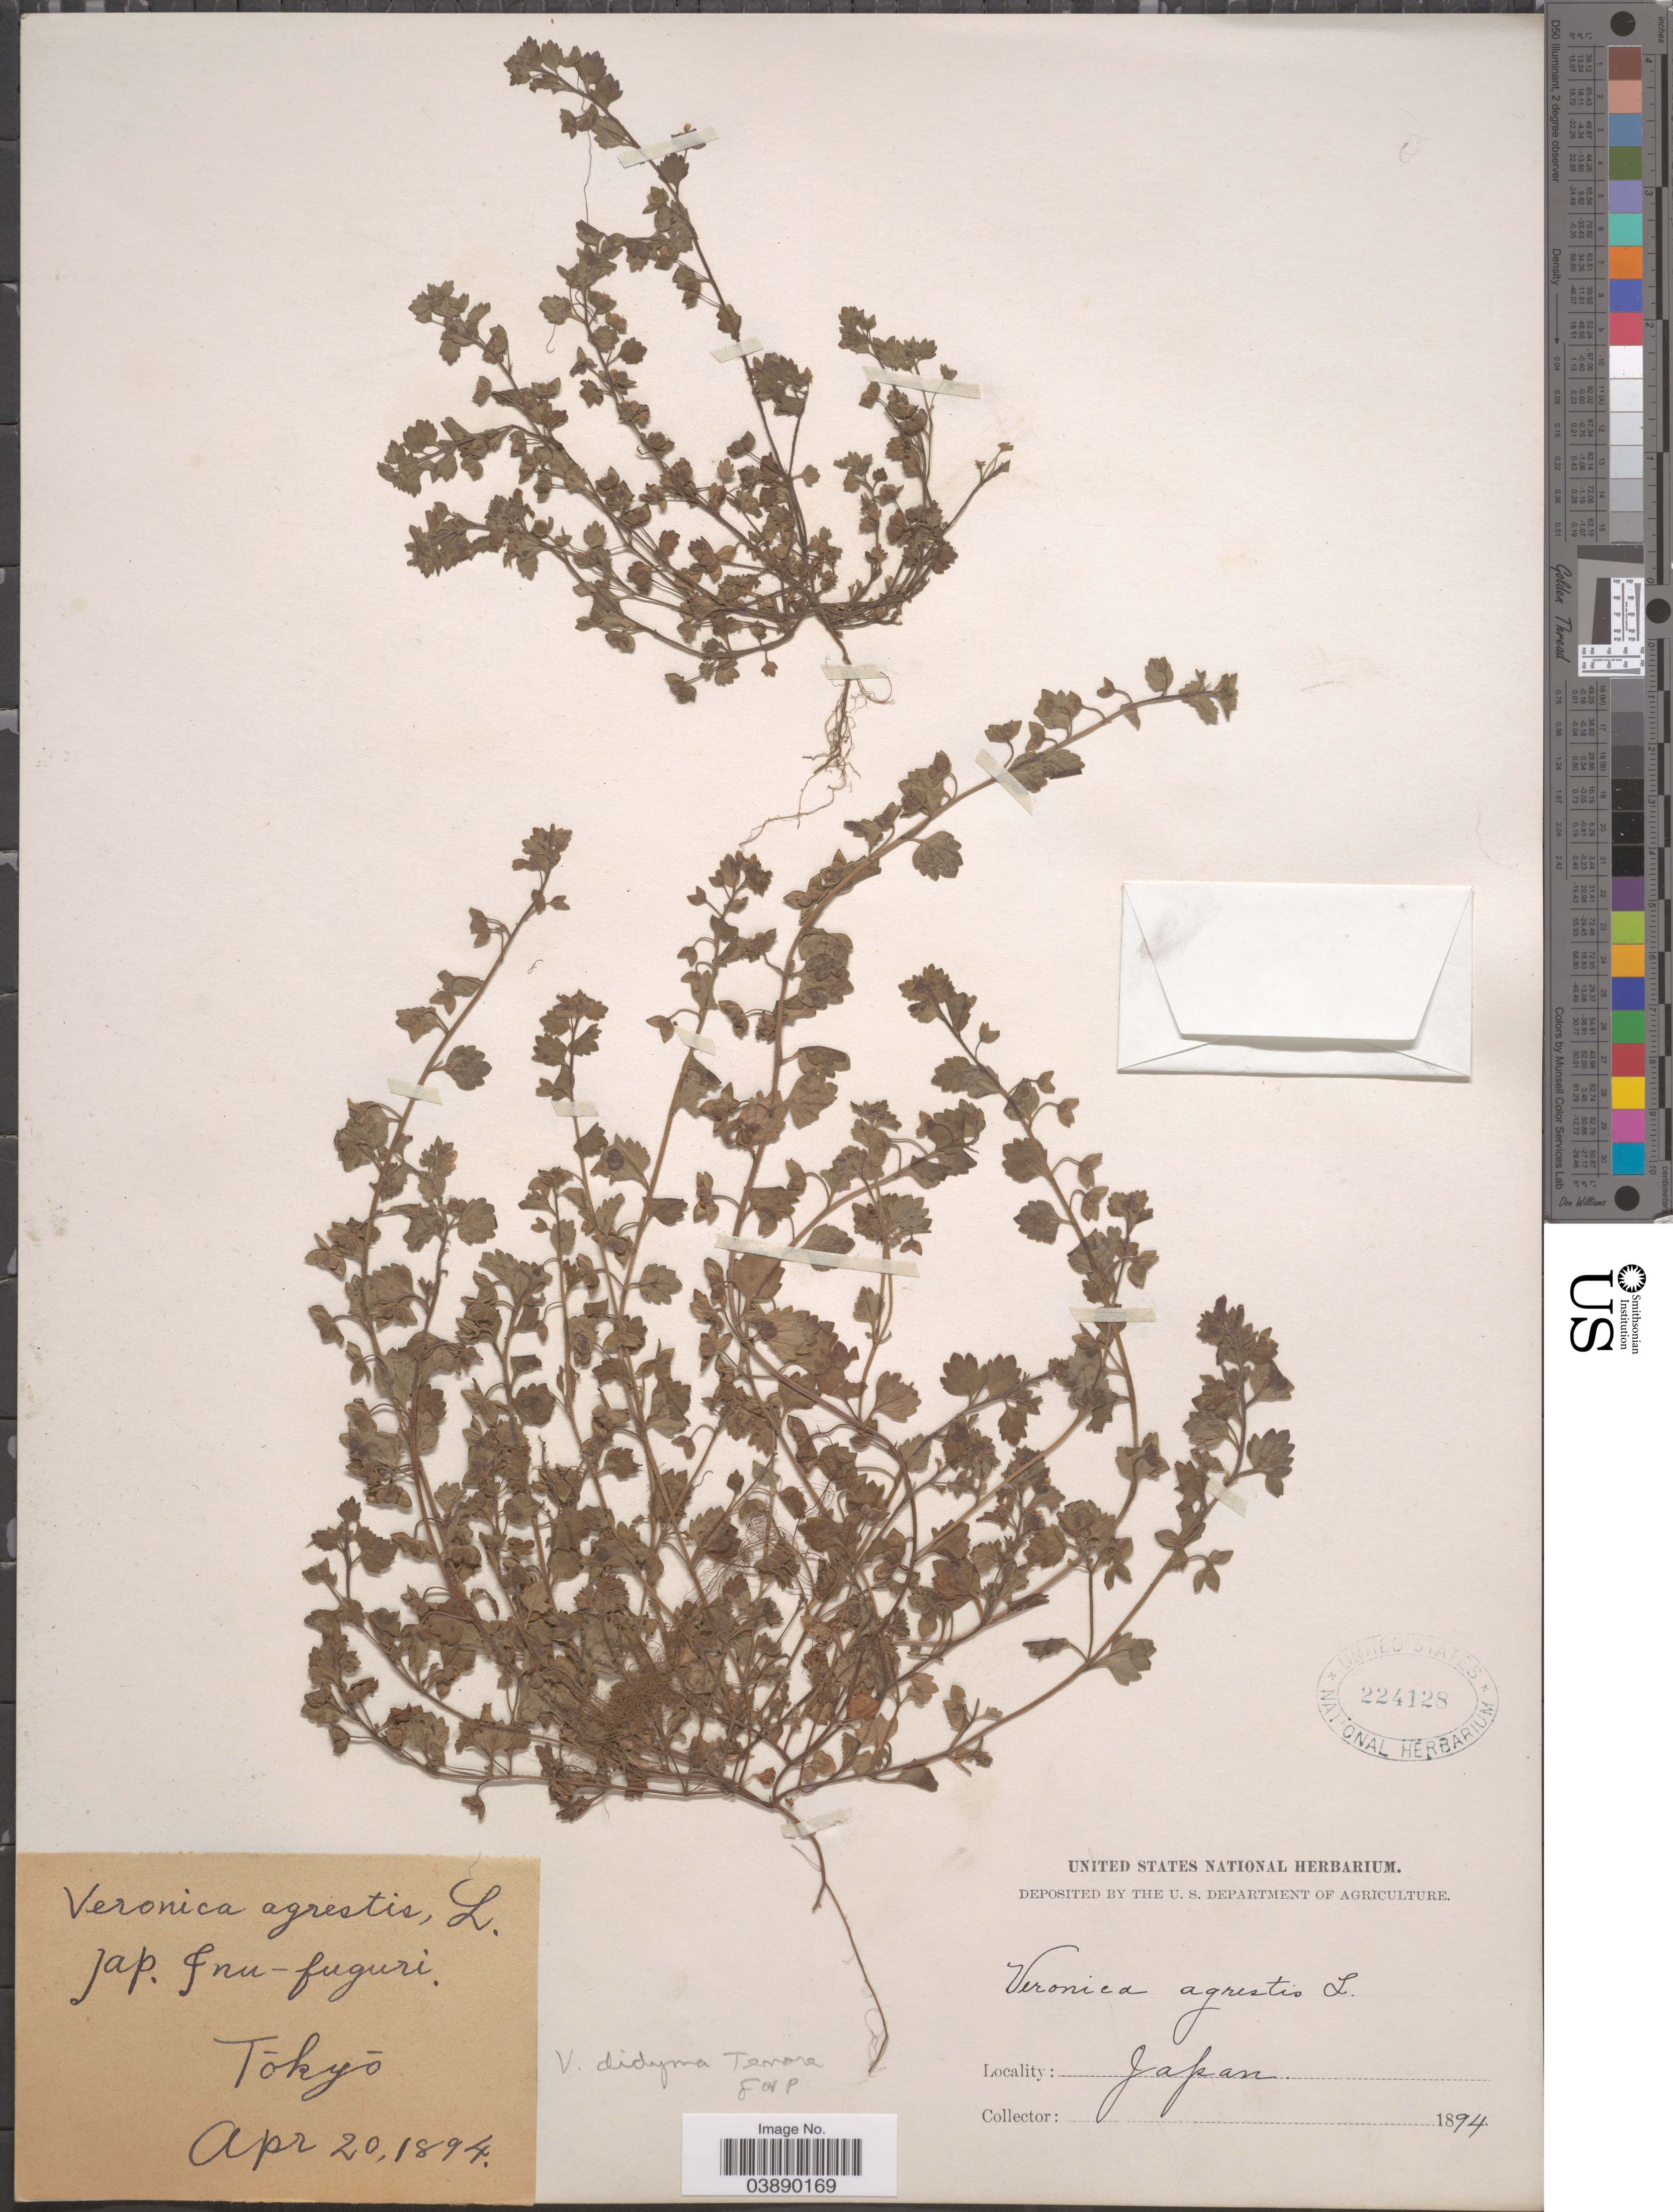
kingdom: Plantae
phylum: Tracheophyta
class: Magnoliopsida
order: Lamiales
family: Plantaginaceae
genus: Veronica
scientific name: Veronica didyma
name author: Ten.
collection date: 1894-04-20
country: Japan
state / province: Tokyo, Federal City of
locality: Tokyo.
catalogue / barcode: US 224128